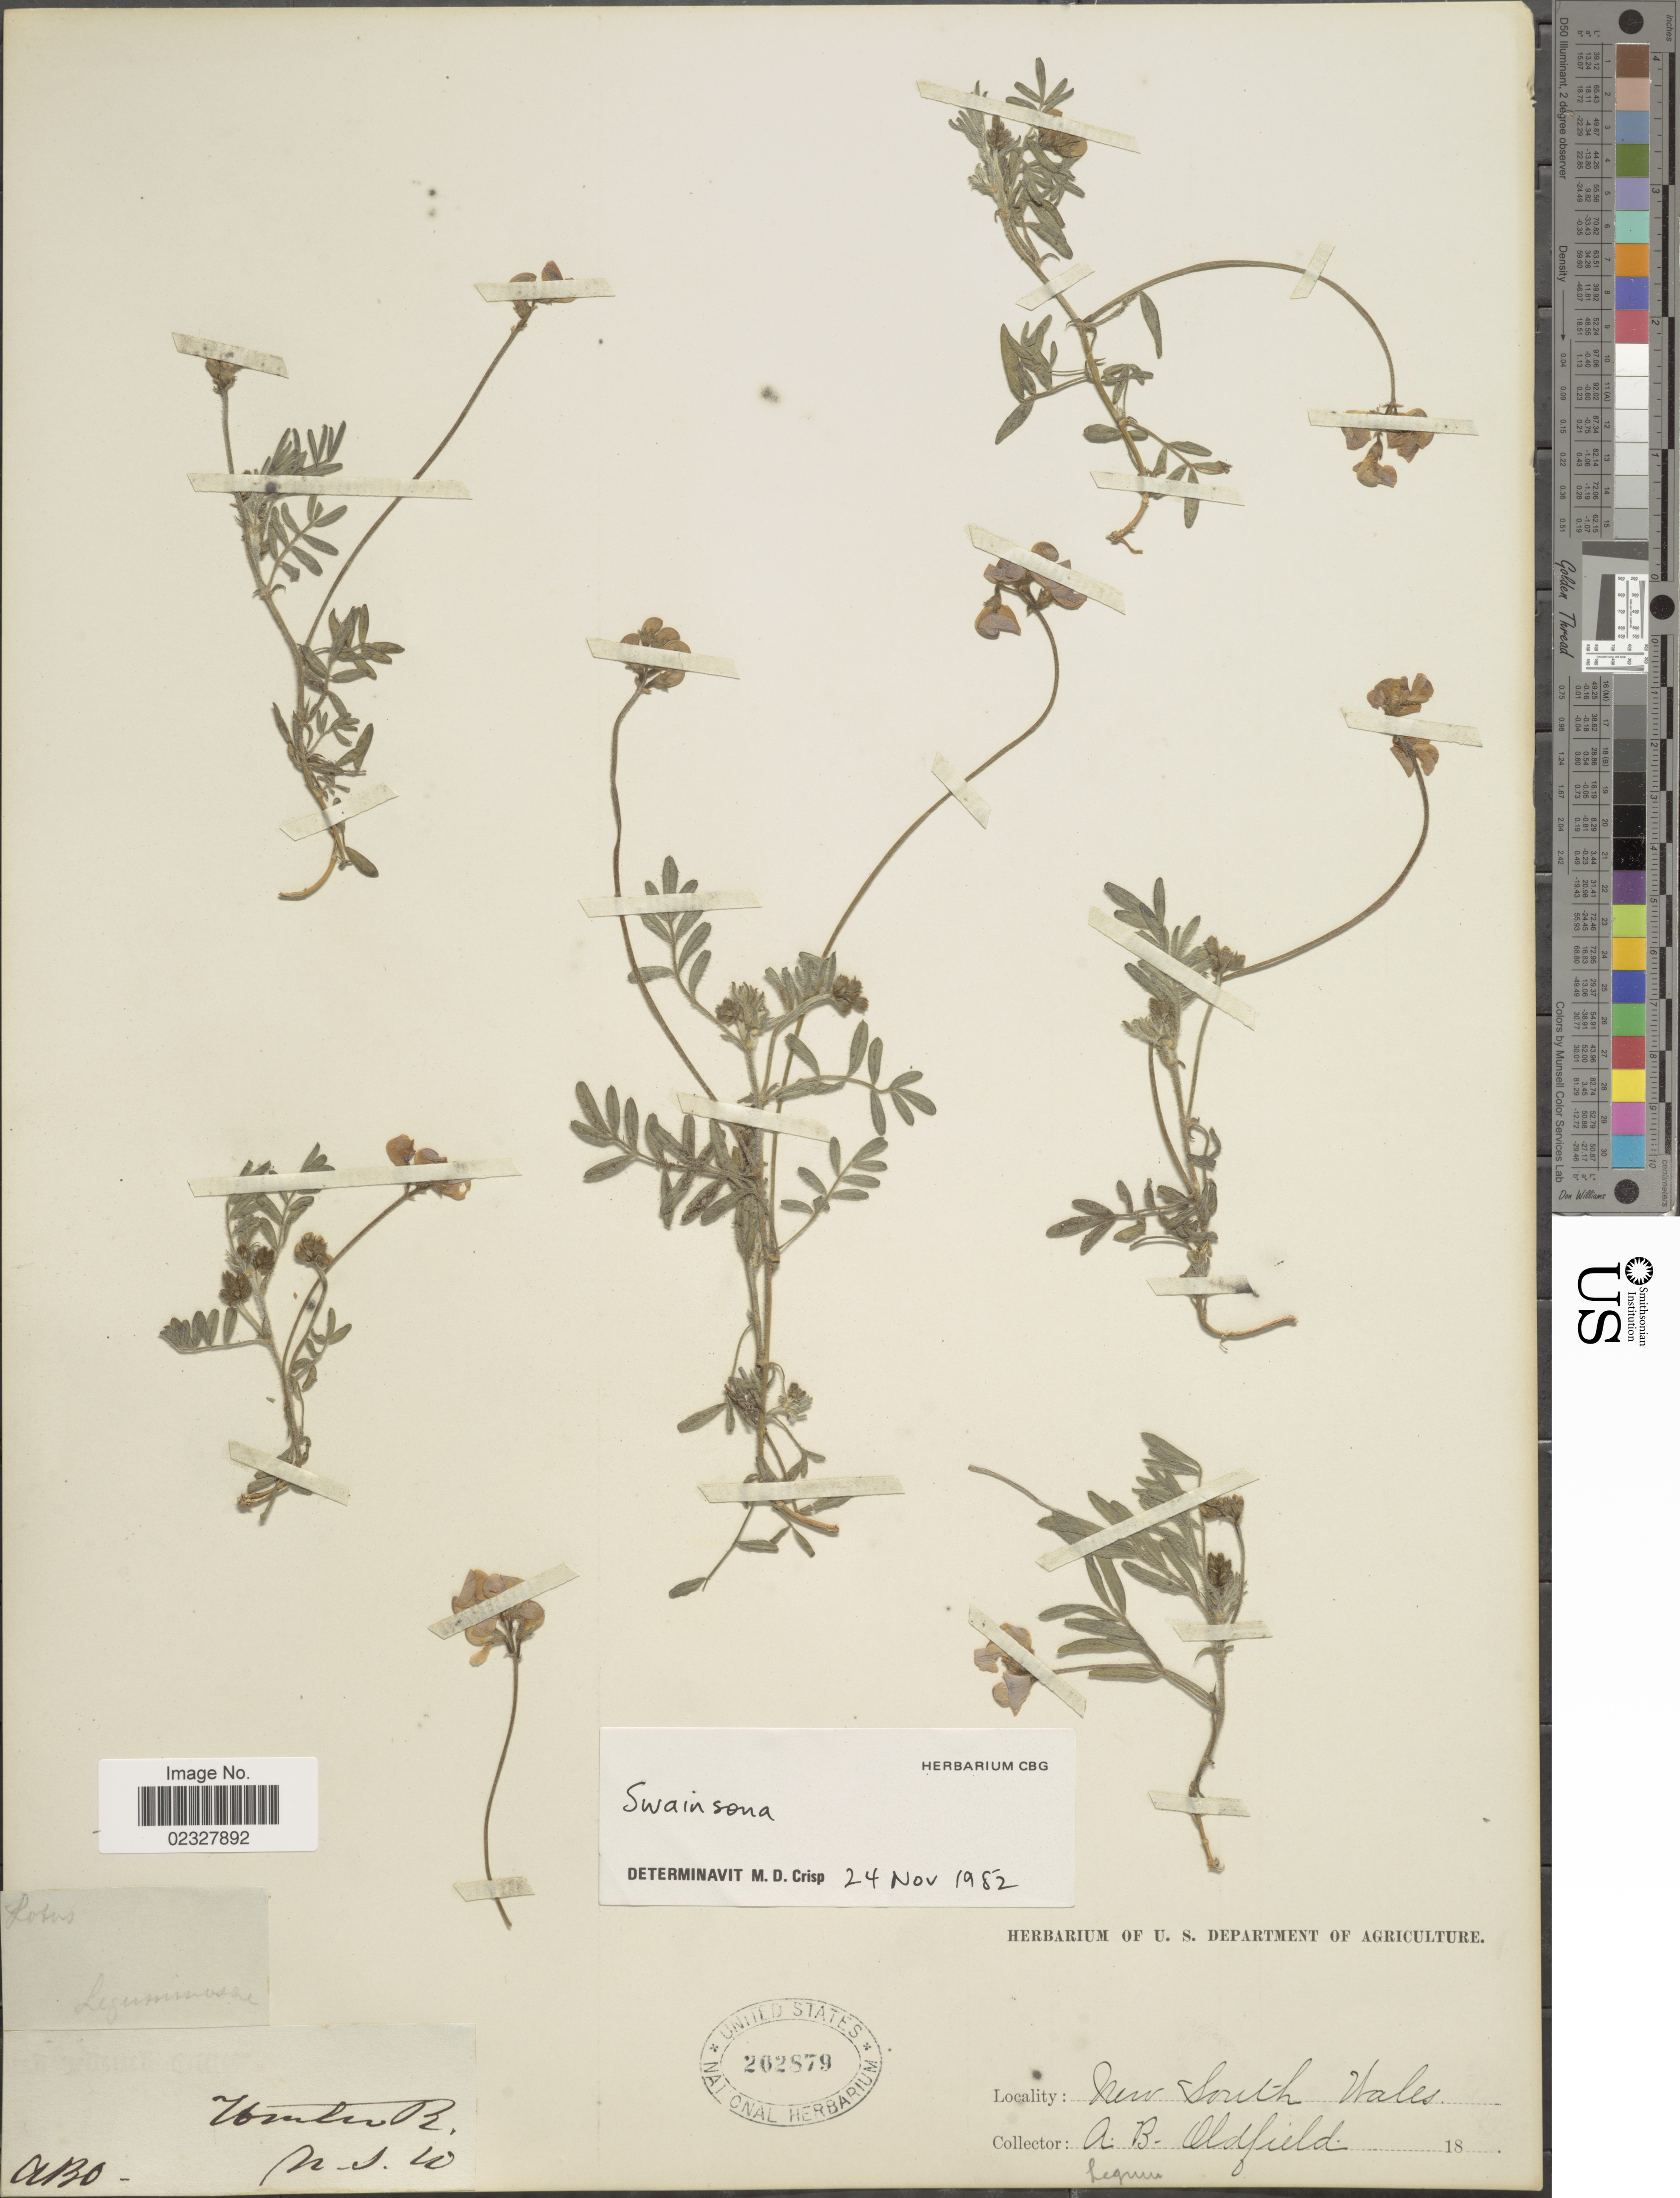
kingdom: Plantae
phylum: Tracheophyta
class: Magnoliopsida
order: Fabales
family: Fabaceae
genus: Swainsona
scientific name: Swainsona sp.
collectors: A. Oldfield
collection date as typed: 18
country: Australia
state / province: New South Wales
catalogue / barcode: US 262879